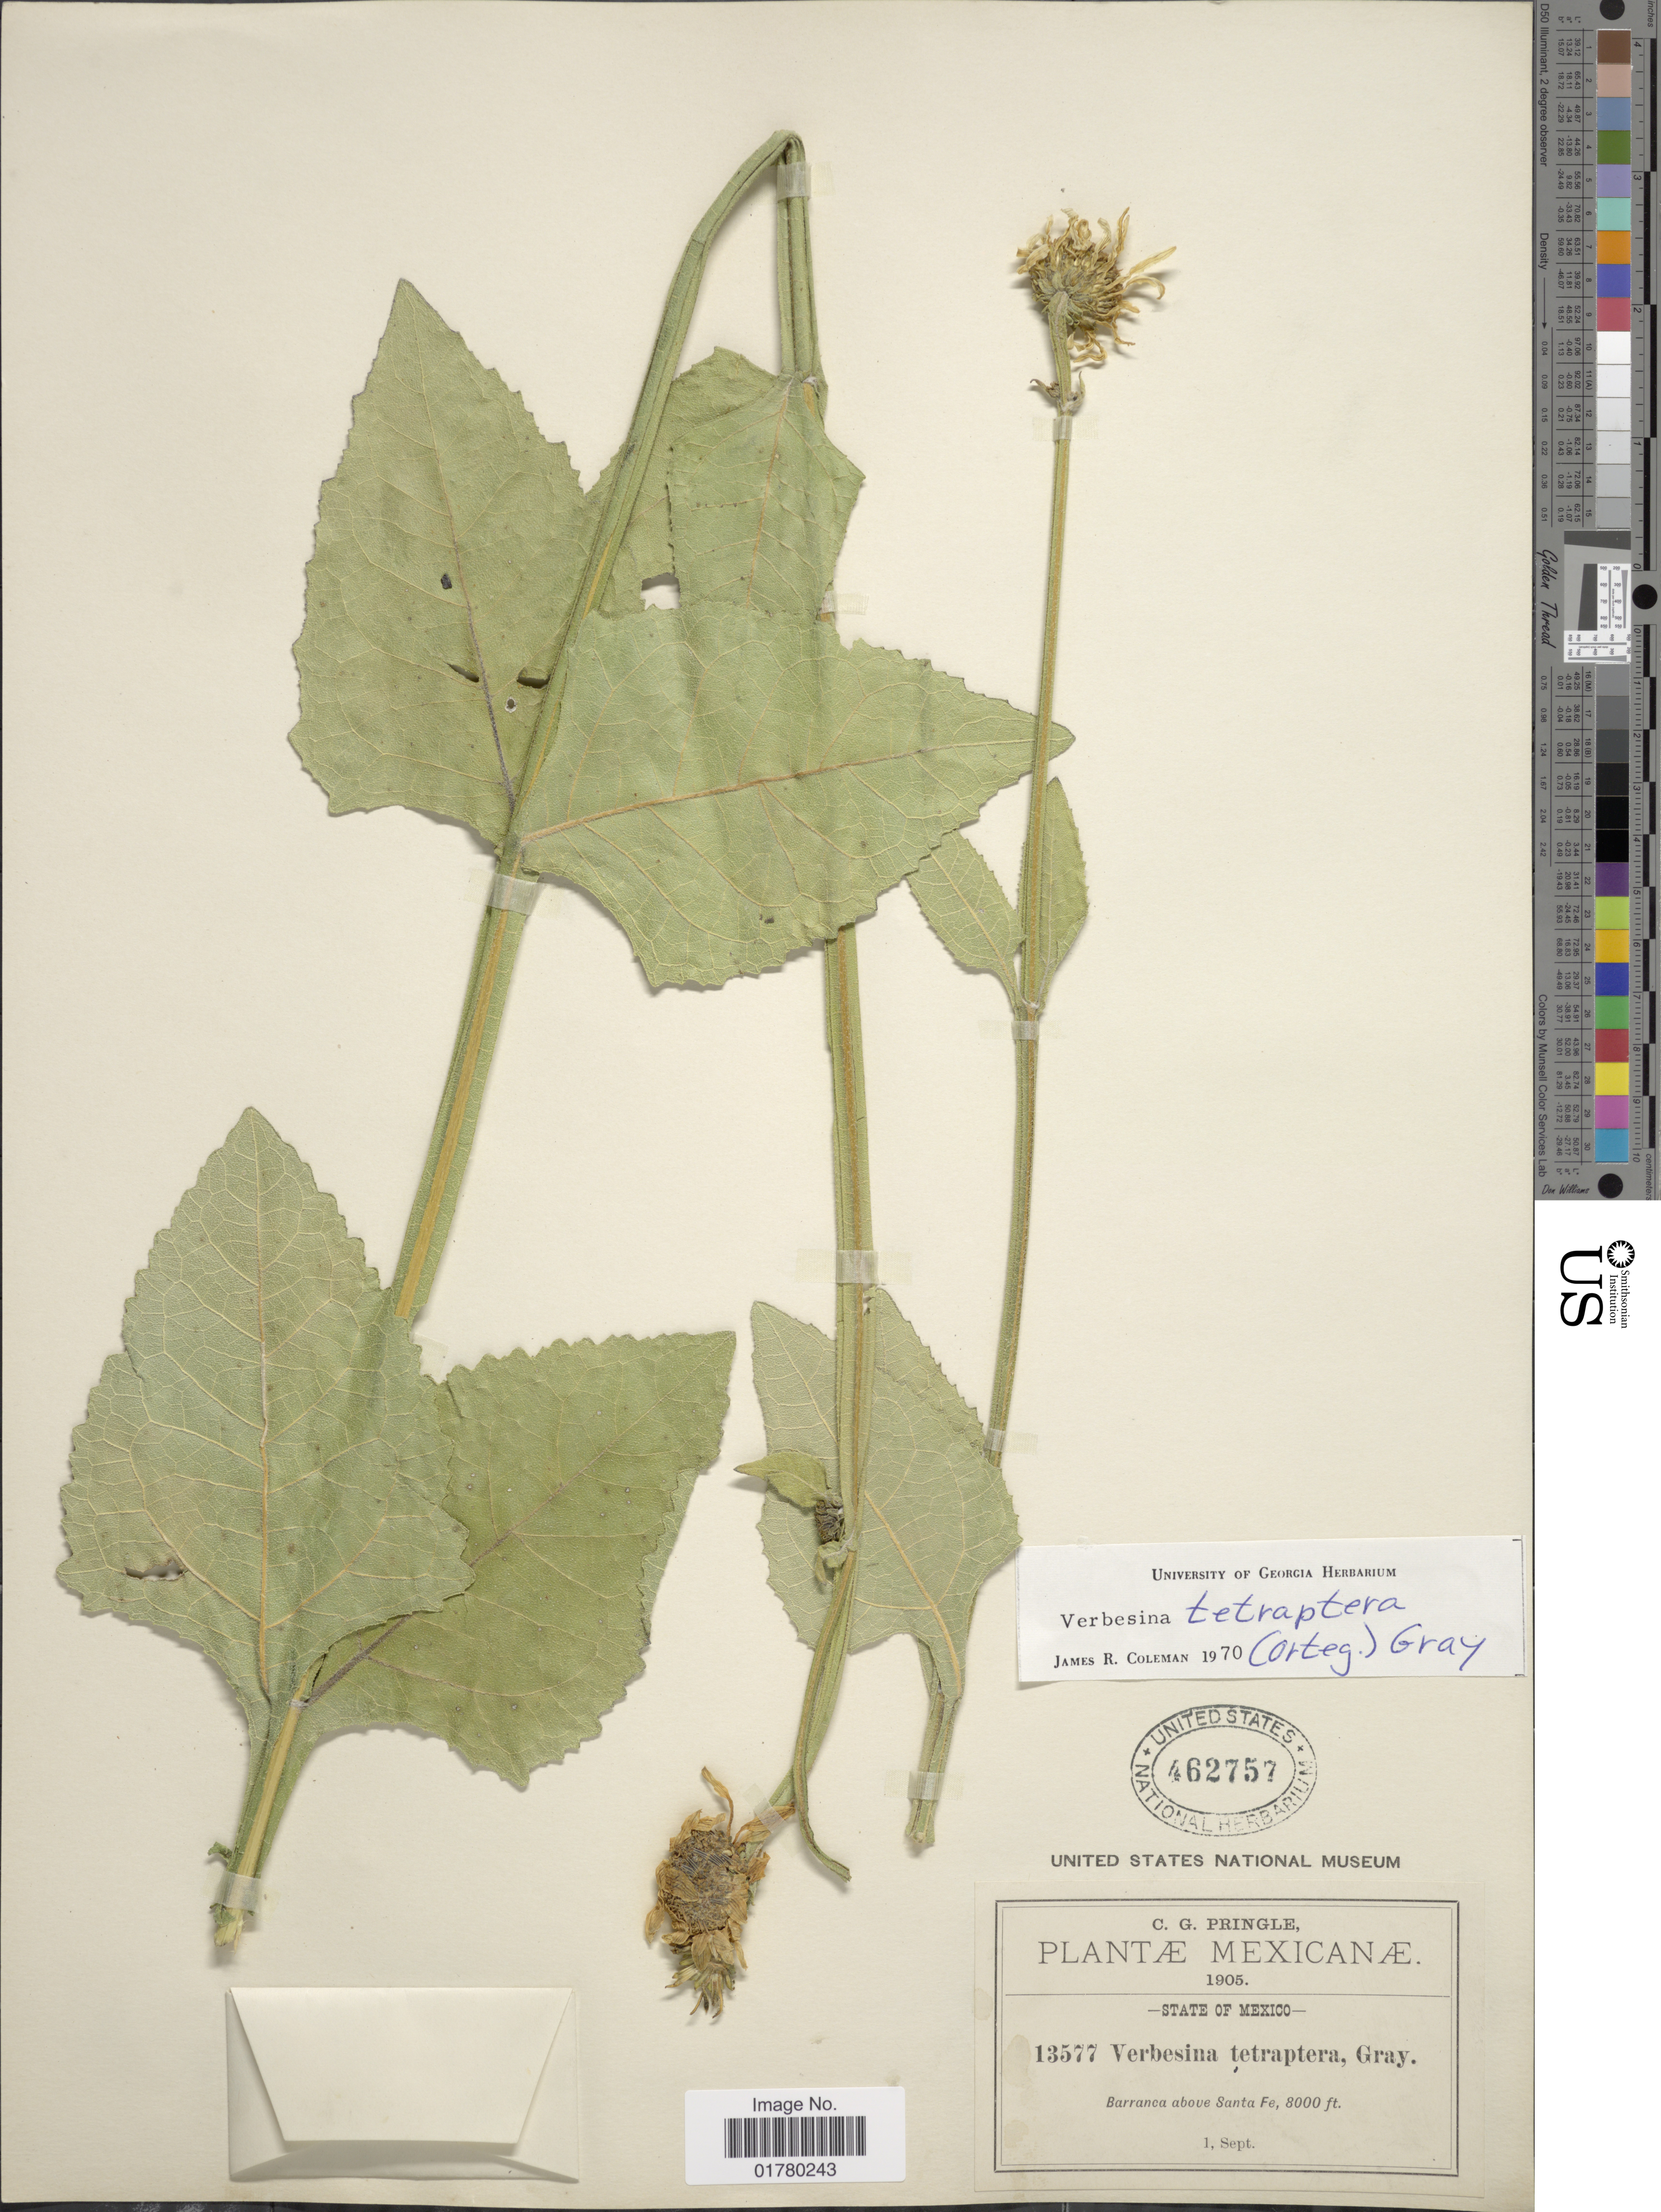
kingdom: Plantae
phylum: Tracheophyta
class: Magnoliopsida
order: Asterales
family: Asteraceae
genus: Verbesina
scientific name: Verbesina tetraptera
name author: (Ortega) A. Gray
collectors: C. G. Pringle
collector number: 13577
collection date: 1905-09-01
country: Mexico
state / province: México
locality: Barranca above Santa Fe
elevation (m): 2438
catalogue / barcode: US 462757